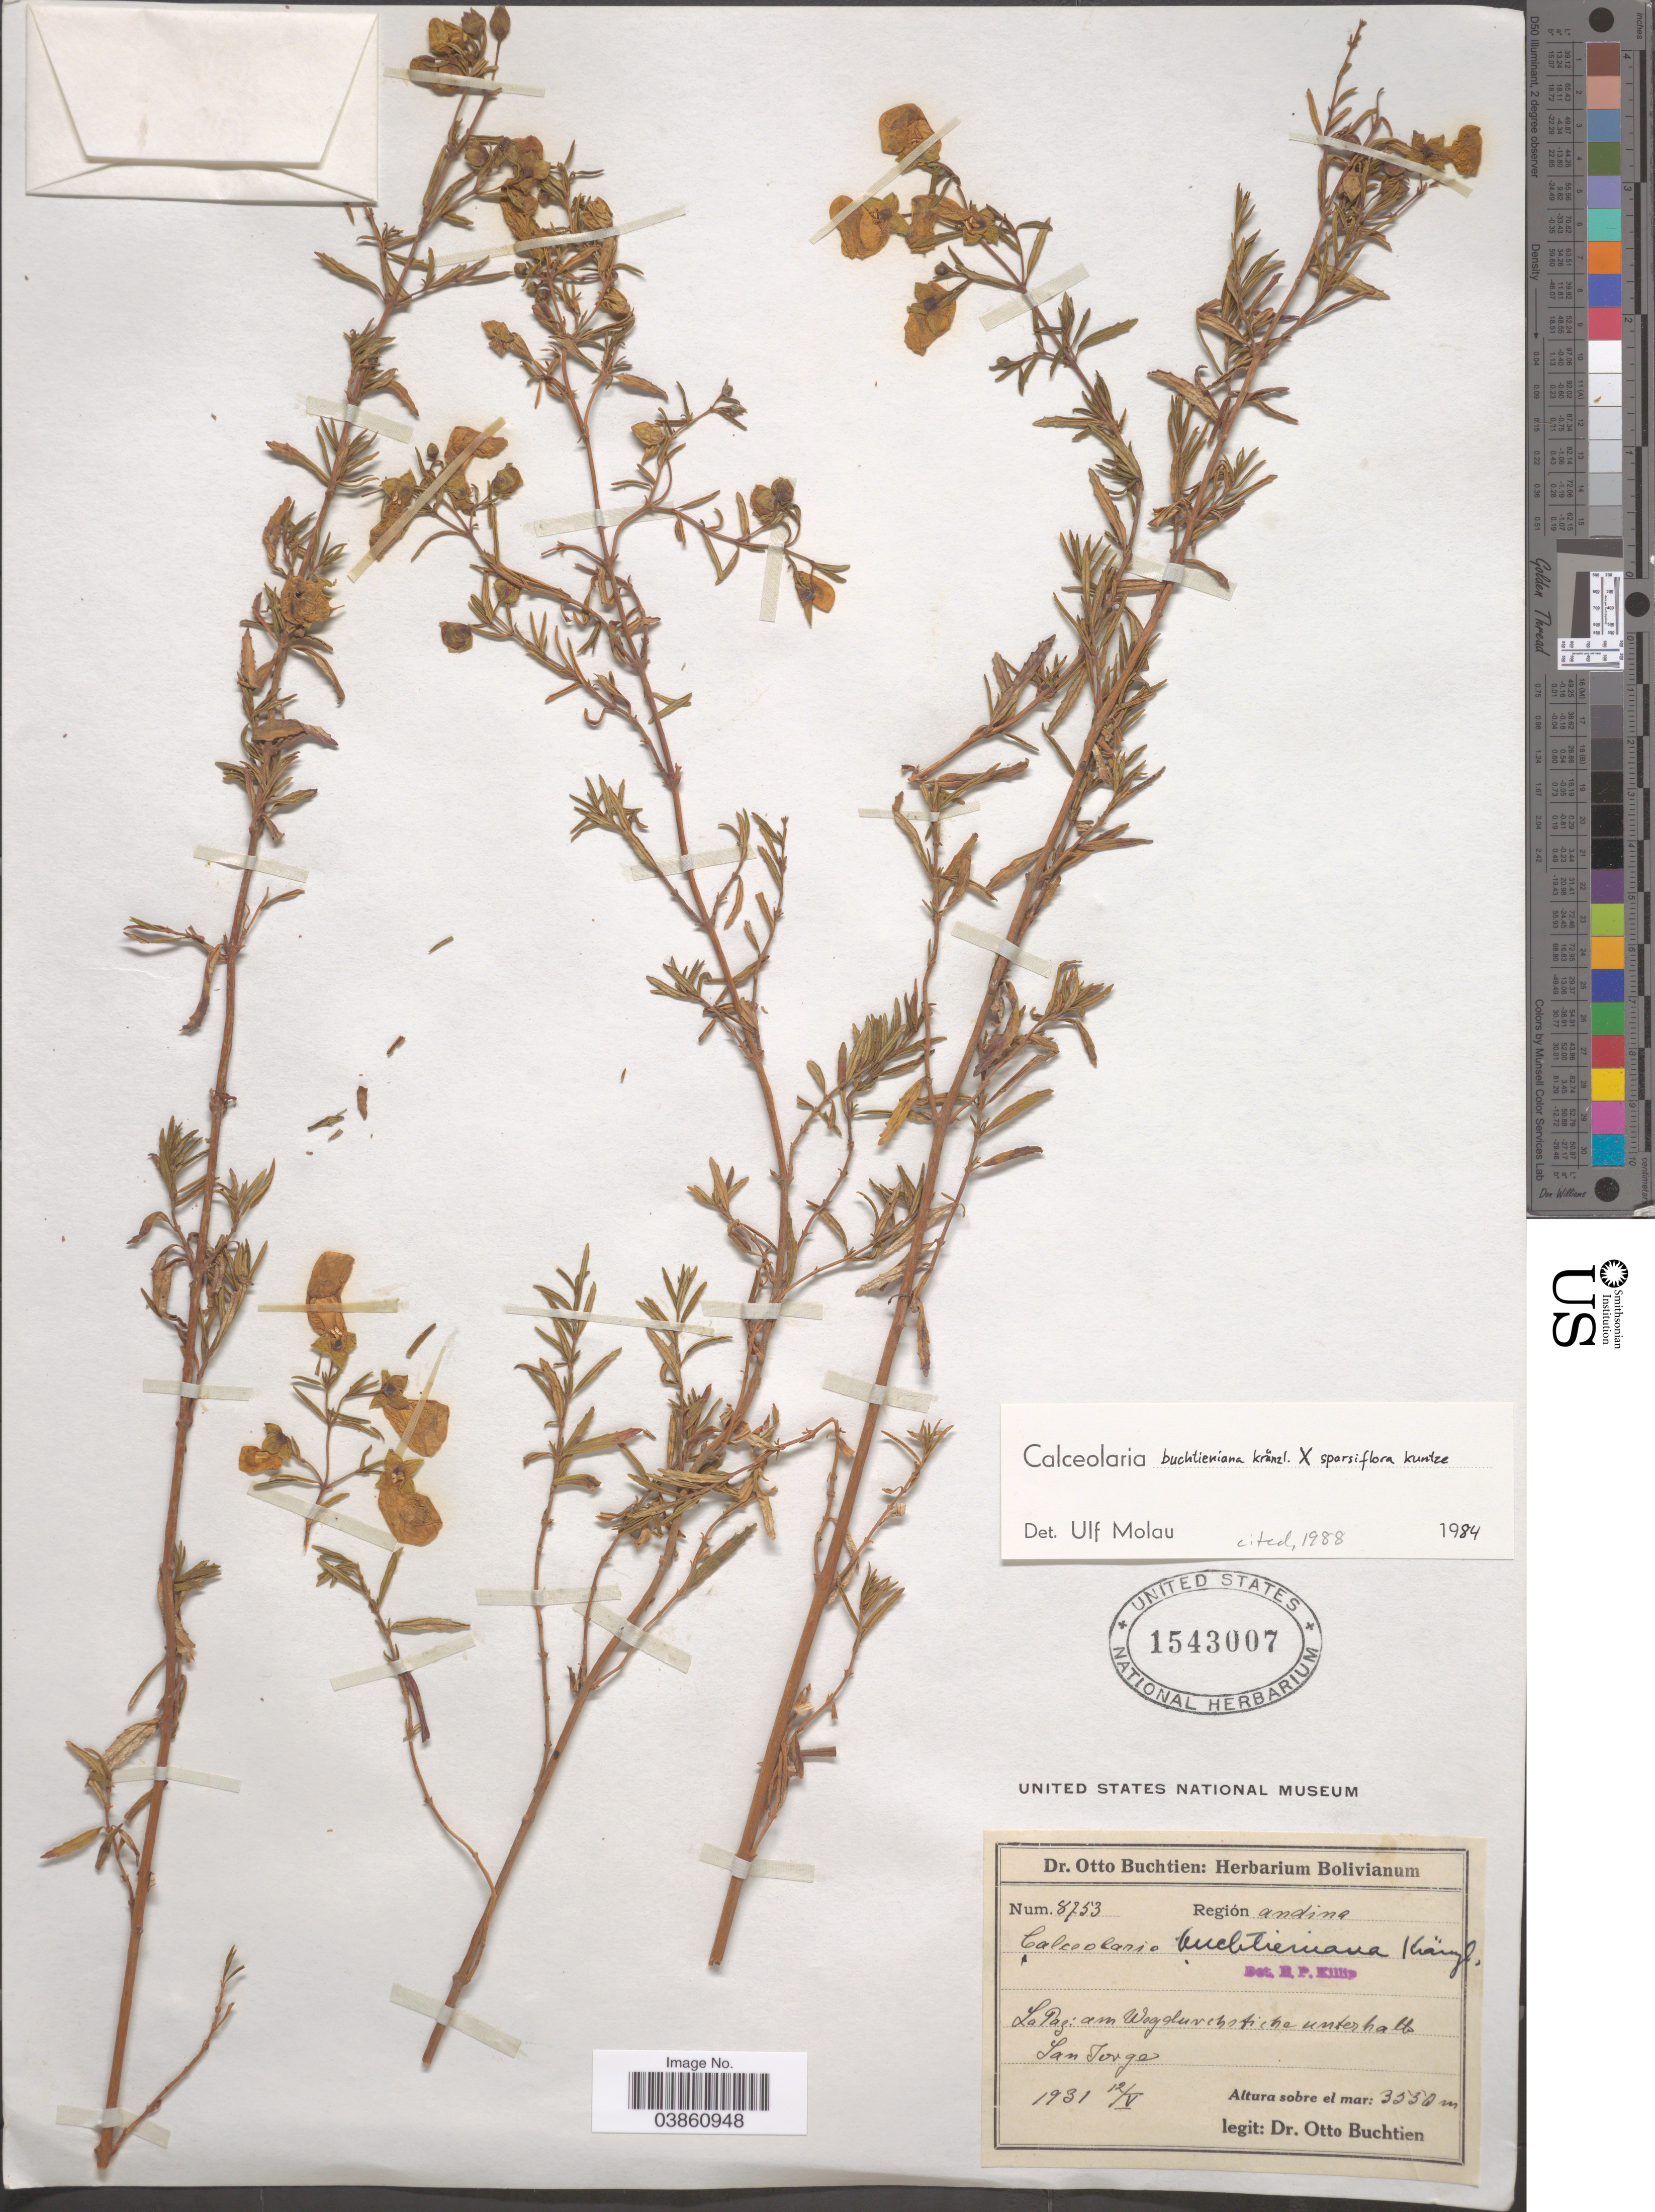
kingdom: Plantae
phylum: Tracheophyta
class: Magnoliopsida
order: Lamiales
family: Calceolariaceae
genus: Calceolaria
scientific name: Calceolaria buchtieniana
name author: Kraenzl.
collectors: O. Buchtien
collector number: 8753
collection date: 1931-05-12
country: Bolivia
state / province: La Paz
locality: Región andina. Unterhalb San Jorge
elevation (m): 3550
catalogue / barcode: US 1543007